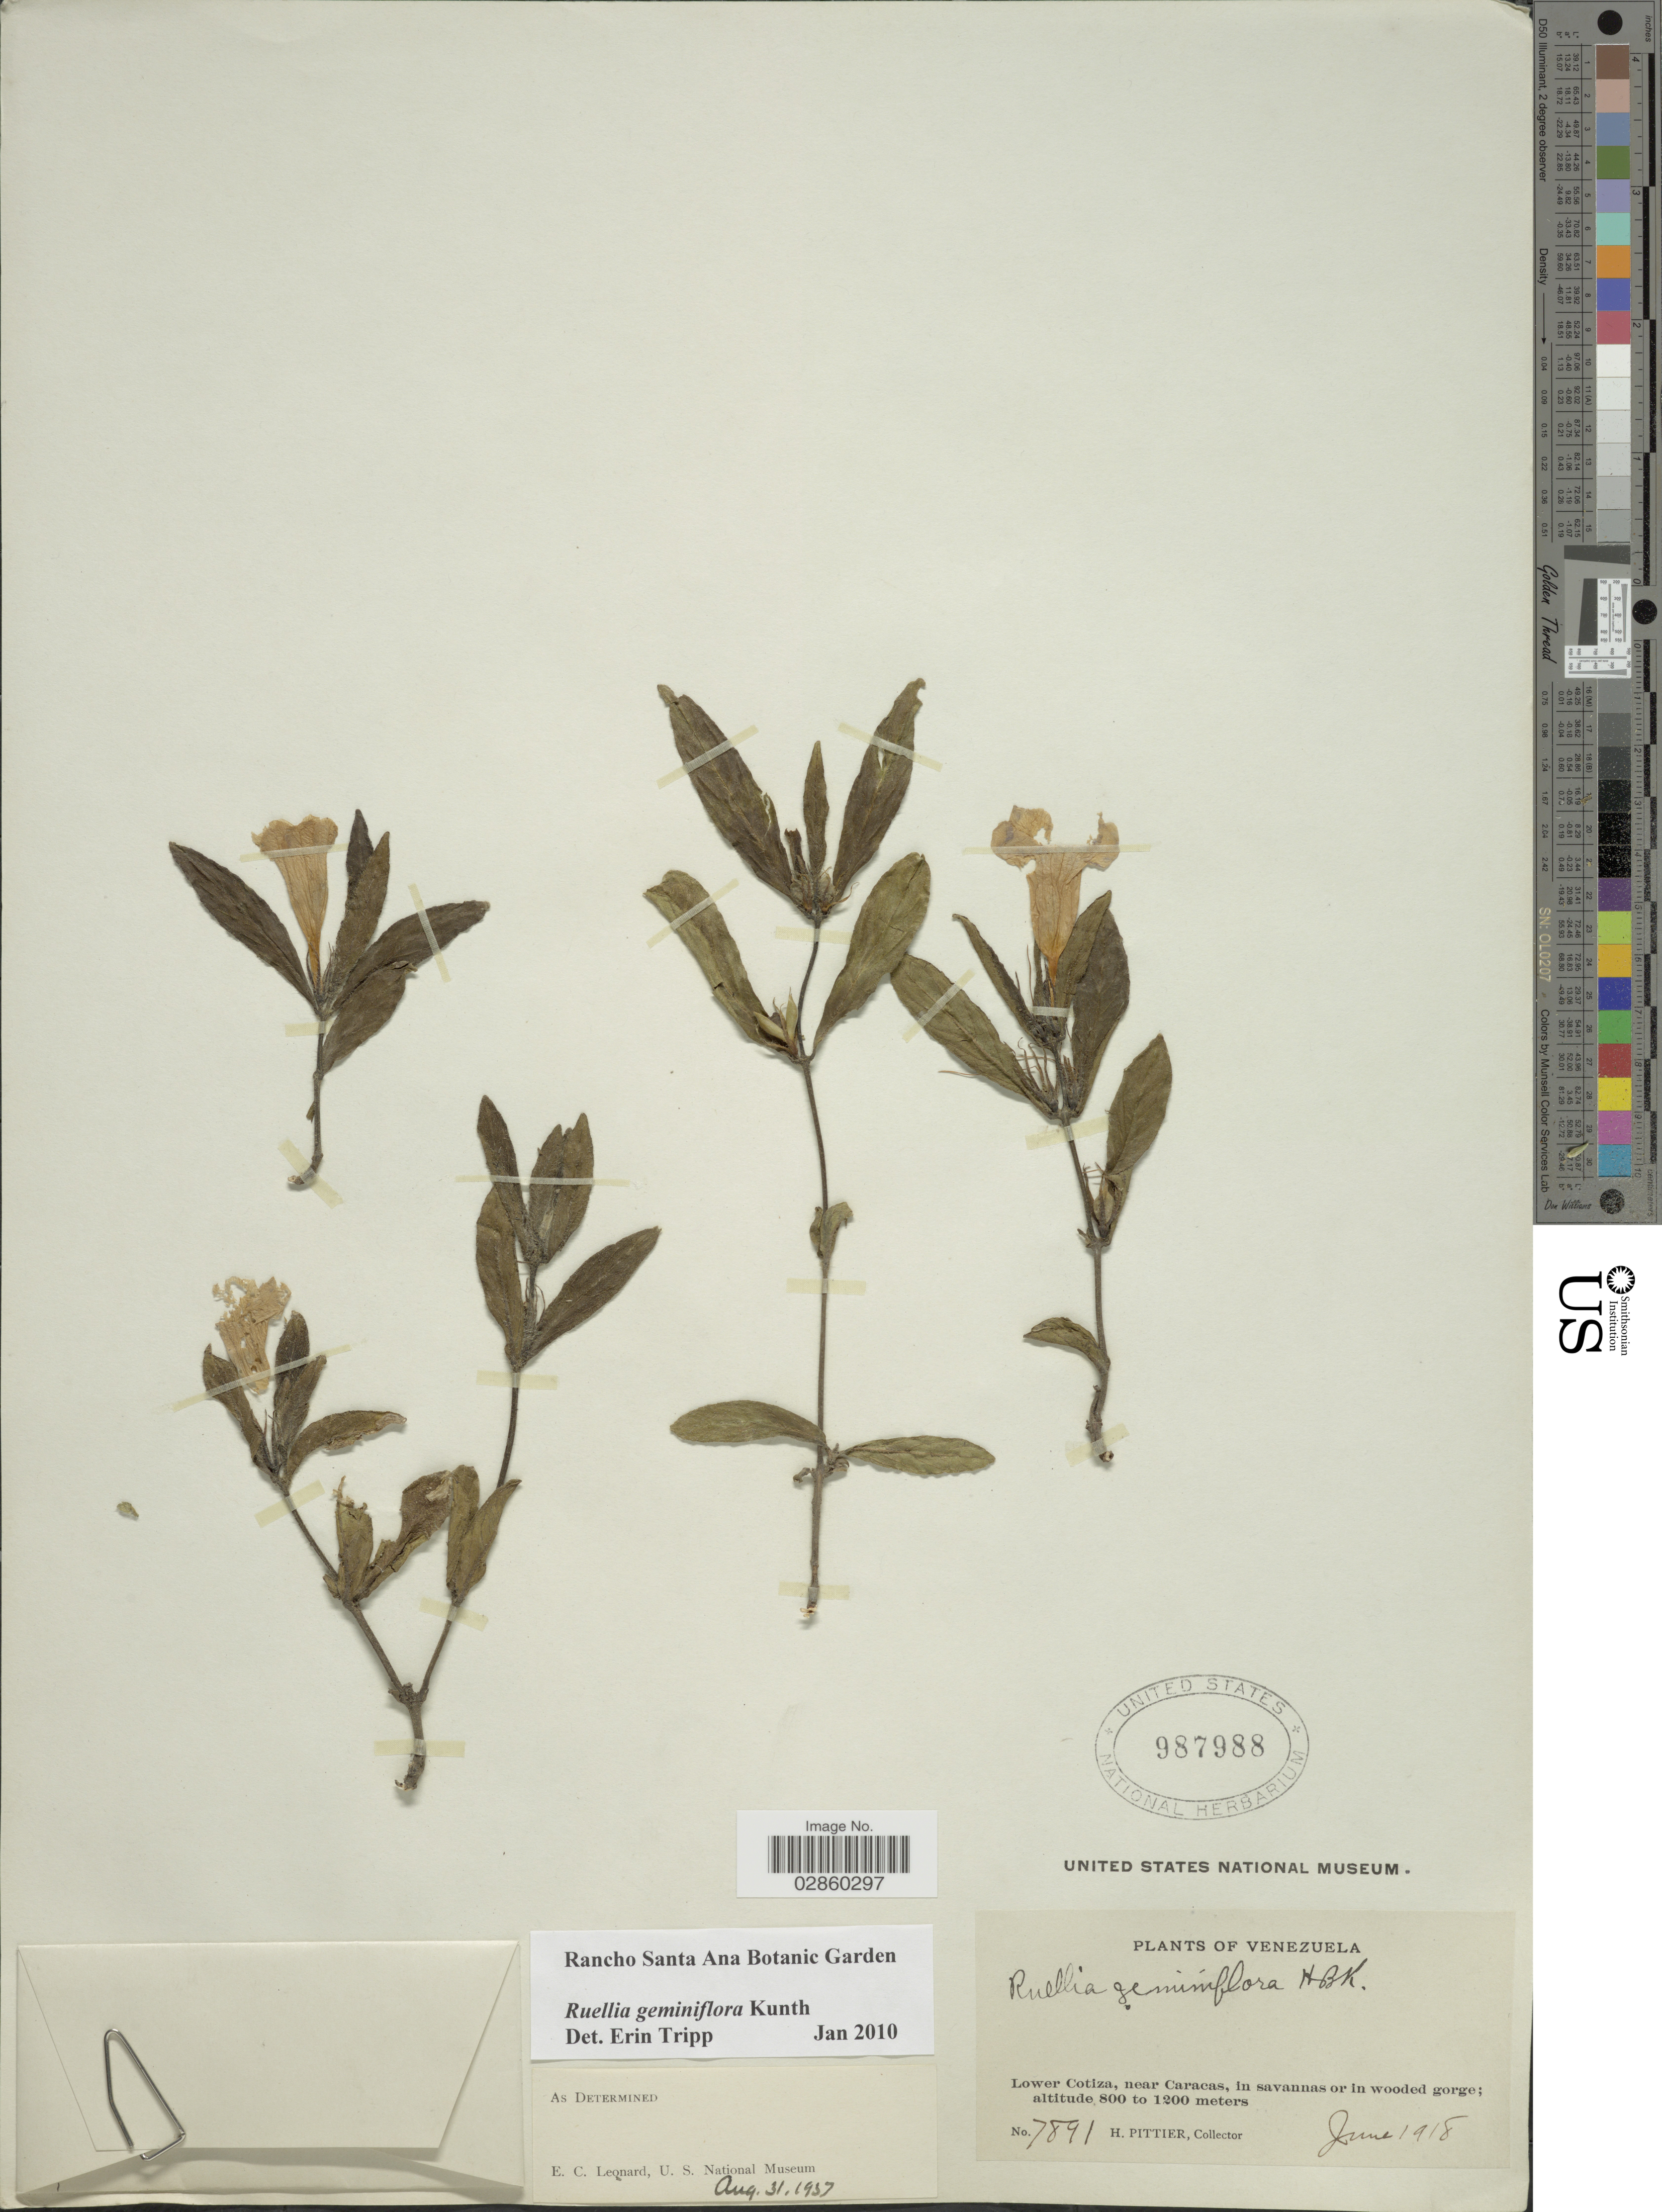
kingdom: Plantae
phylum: Tracheophyta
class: Magnoliopsida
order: Lamiales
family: Acanthaceae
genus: Ruellia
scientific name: Ruellia geminiflora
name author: Kunth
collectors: H. F. Pittier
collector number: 7891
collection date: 1918-06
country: Venezuela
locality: Lower Cotiza, near Caracas, in savannas or in wooded gorge.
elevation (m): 800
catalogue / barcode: US 987988